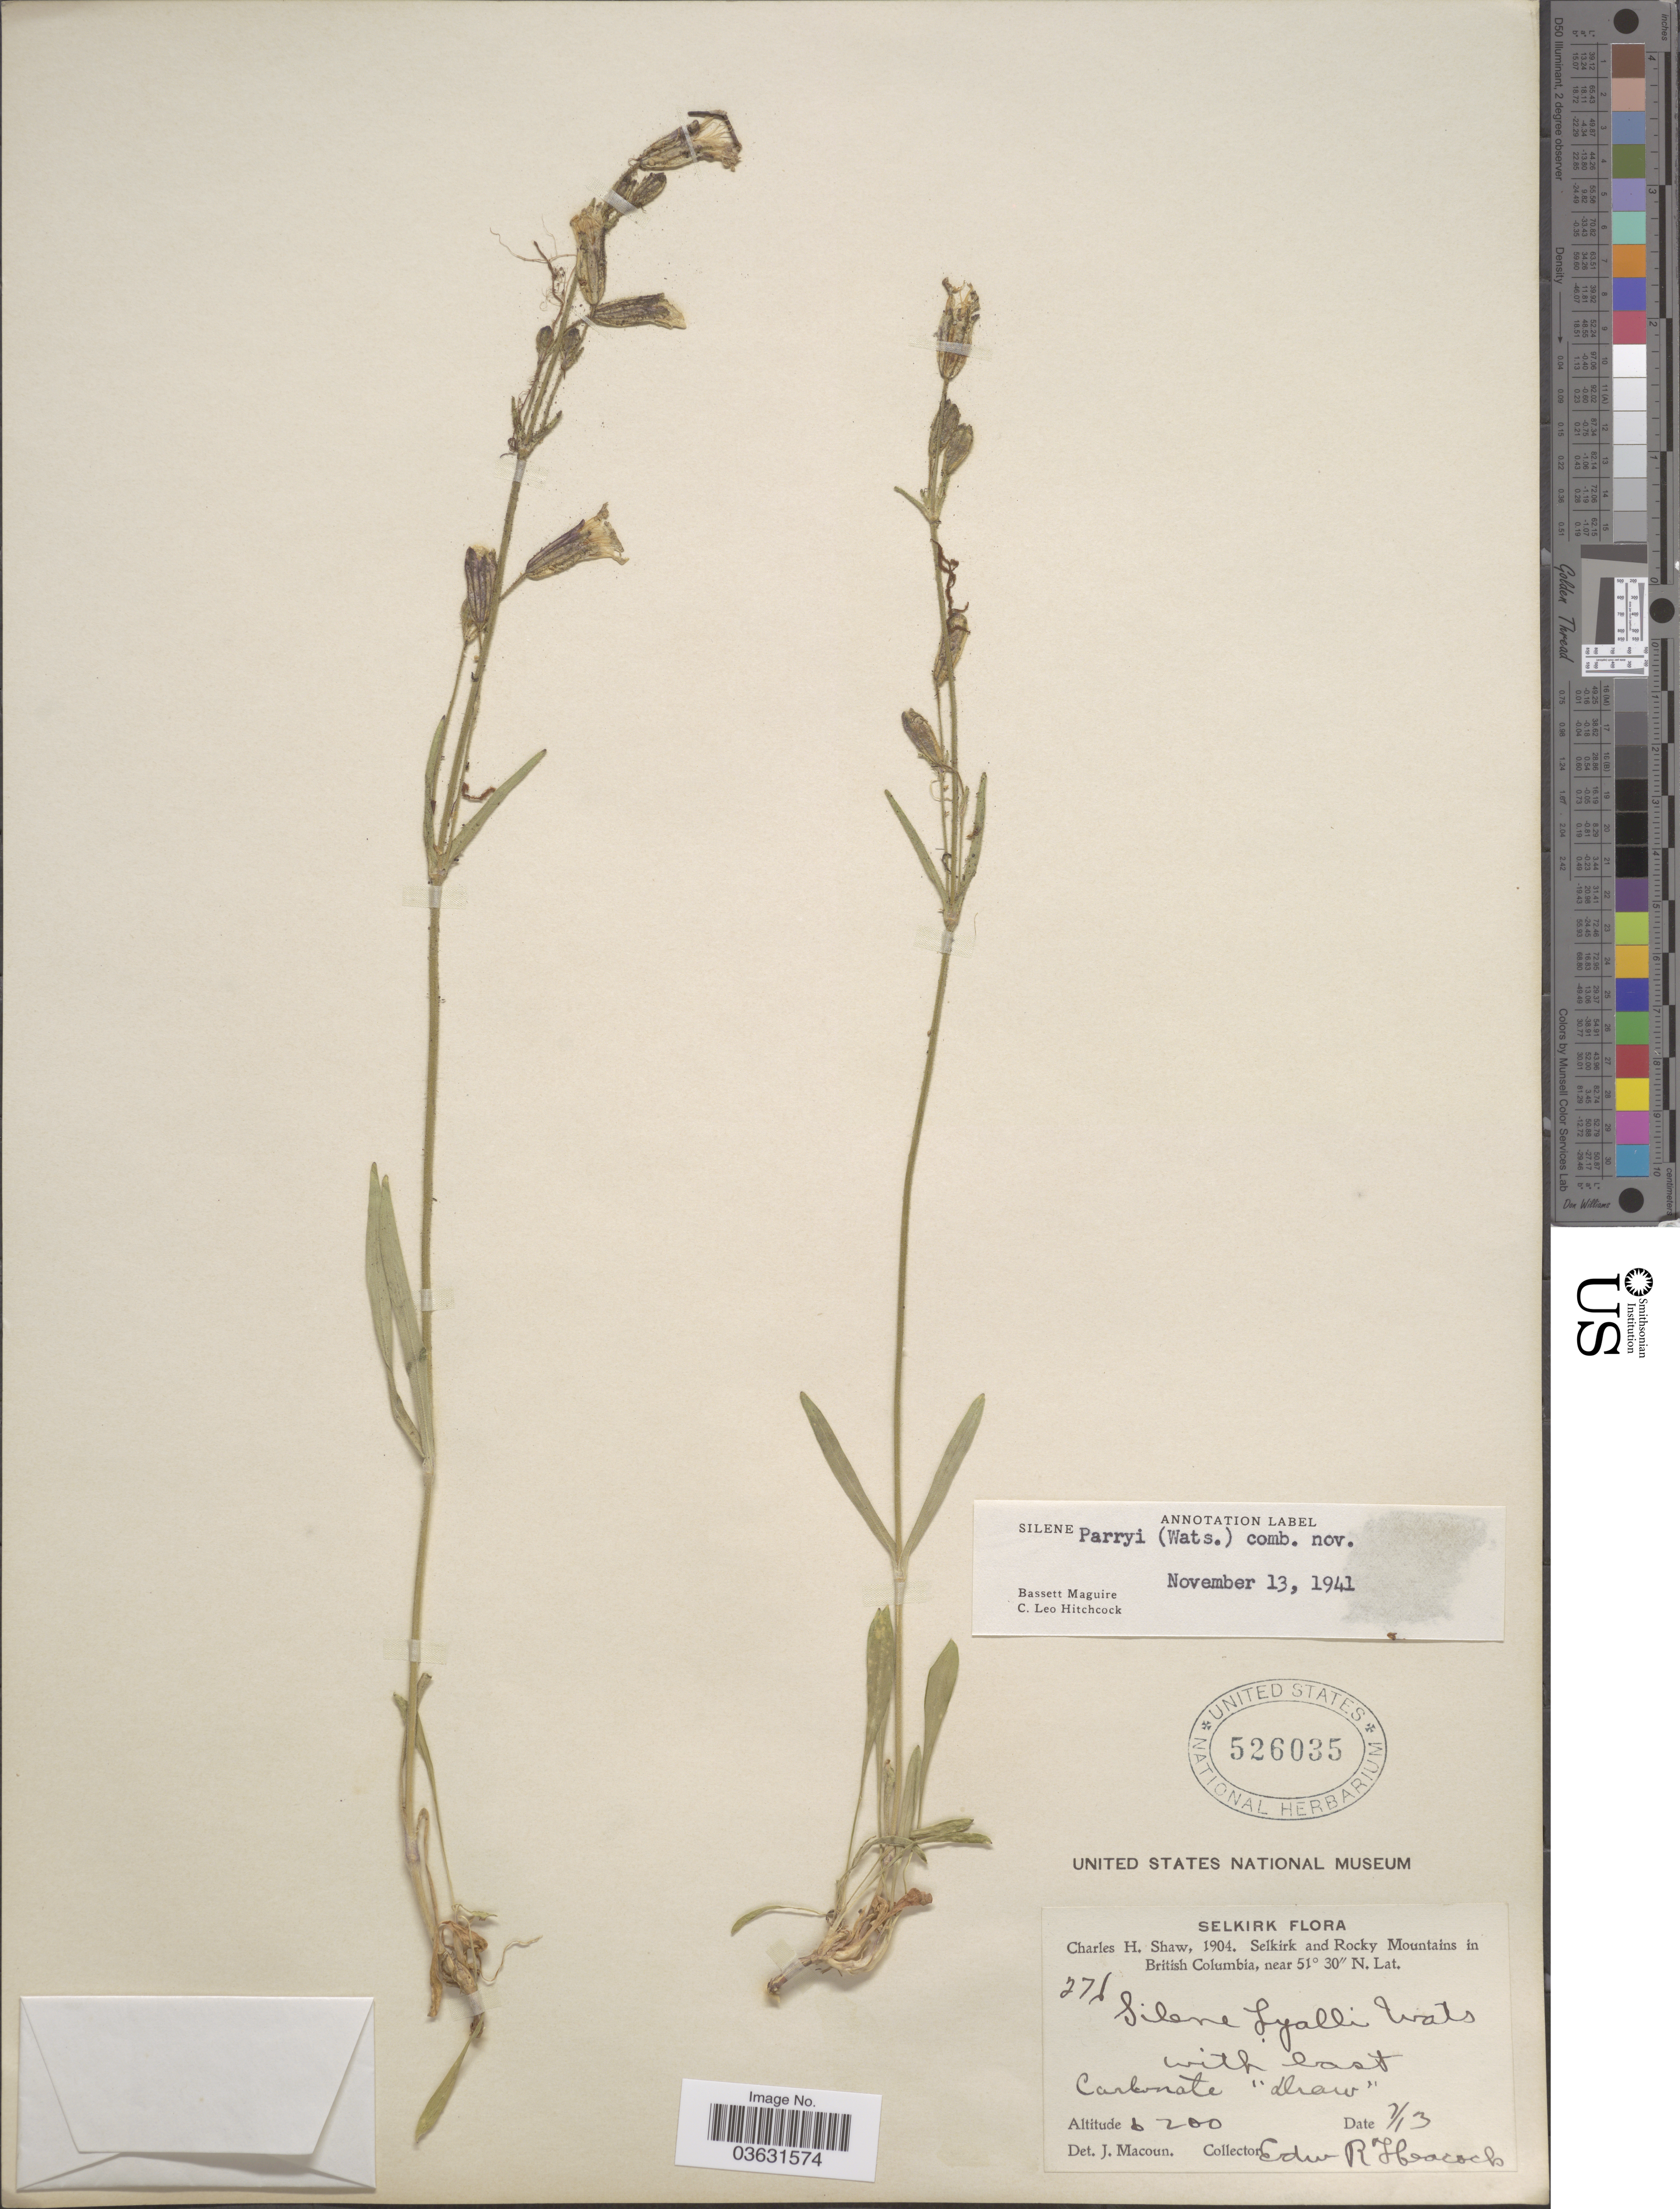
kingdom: Plantae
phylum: Tracheophyta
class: Magnoliopsida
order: Caryophyllales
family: Caryophyllaceae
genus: Silene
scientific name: Silene parryi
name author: (S. Watson) C.L. Hitchc. & Maguire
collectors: E. Heacock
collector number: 271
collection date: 1904-07-13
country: Canada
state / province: British Columbia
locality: Selkirk and Rocky Mountains.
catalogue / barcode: US 526035